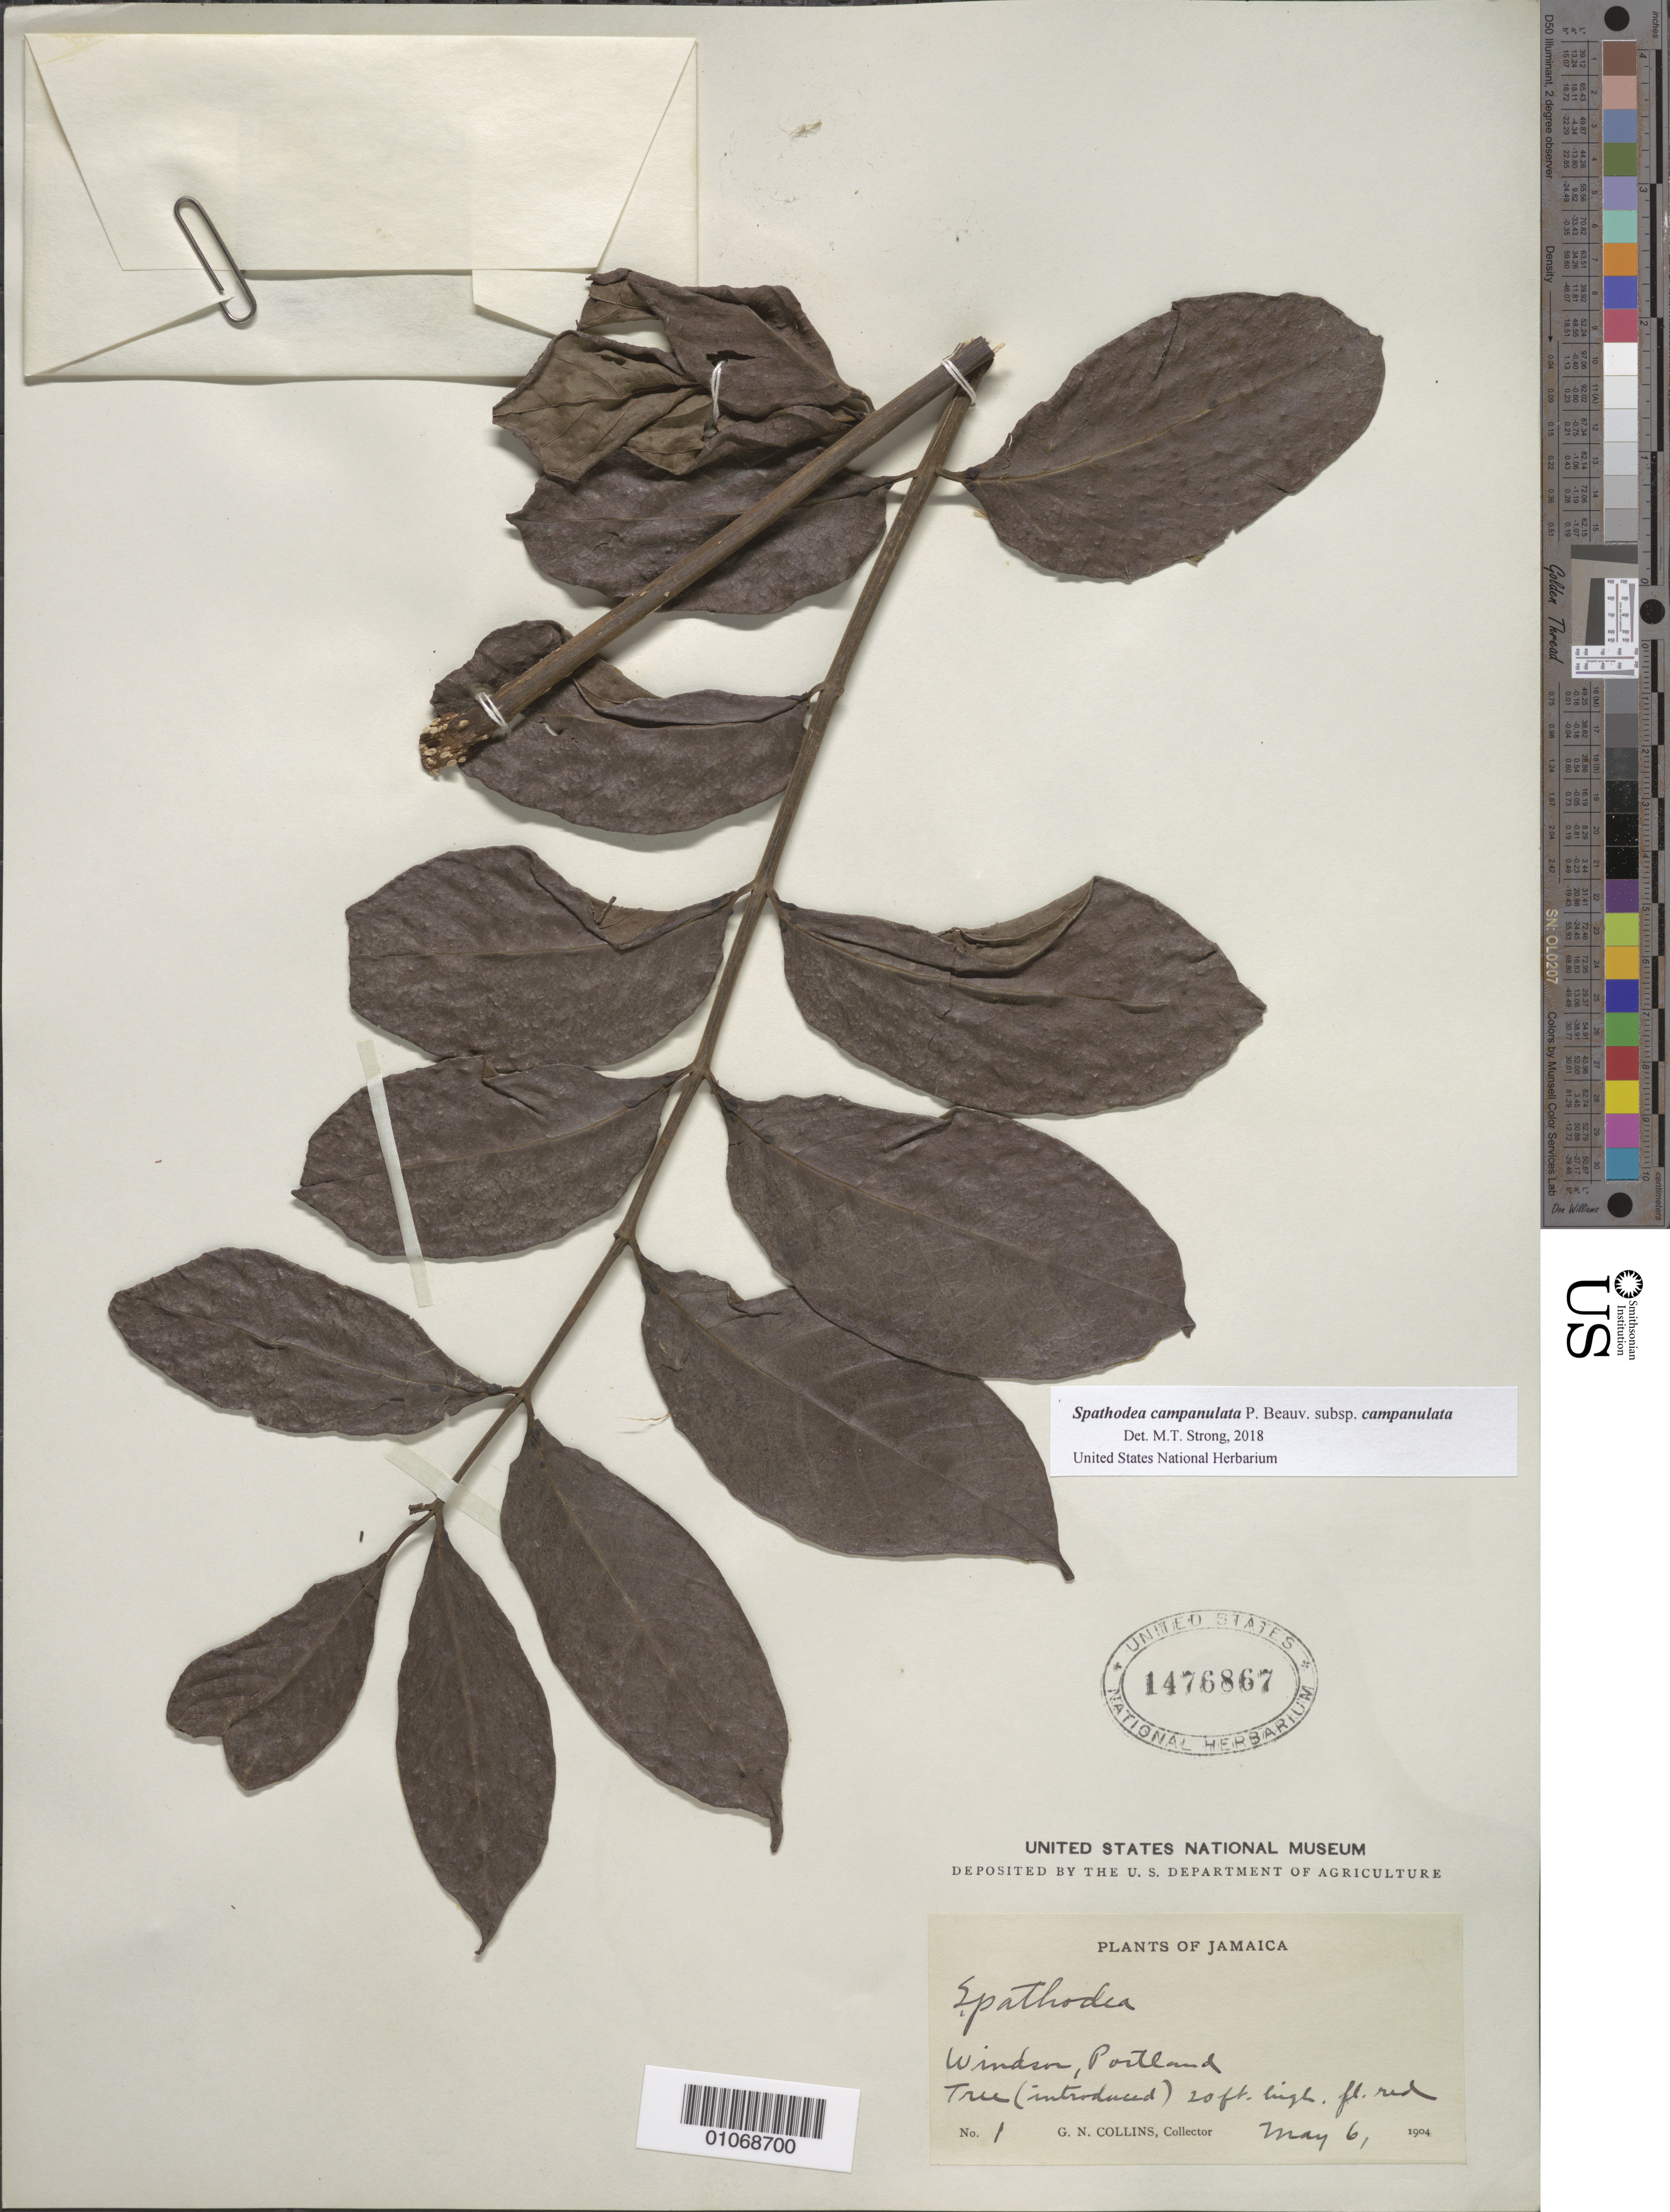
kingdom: Plantae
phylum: Tracheophyta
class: Magnoliopsida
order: Lamiales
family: Bignoniaceae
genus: Spathodea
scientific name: Spathodea nilotica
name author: Seem.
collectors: G. Collins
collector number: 1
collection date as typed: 06 Mar 1904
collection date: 1904-03-06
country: Jamaica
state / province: Portland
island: Jamaica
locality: Windsor, Portland.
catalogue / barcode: US 1476867